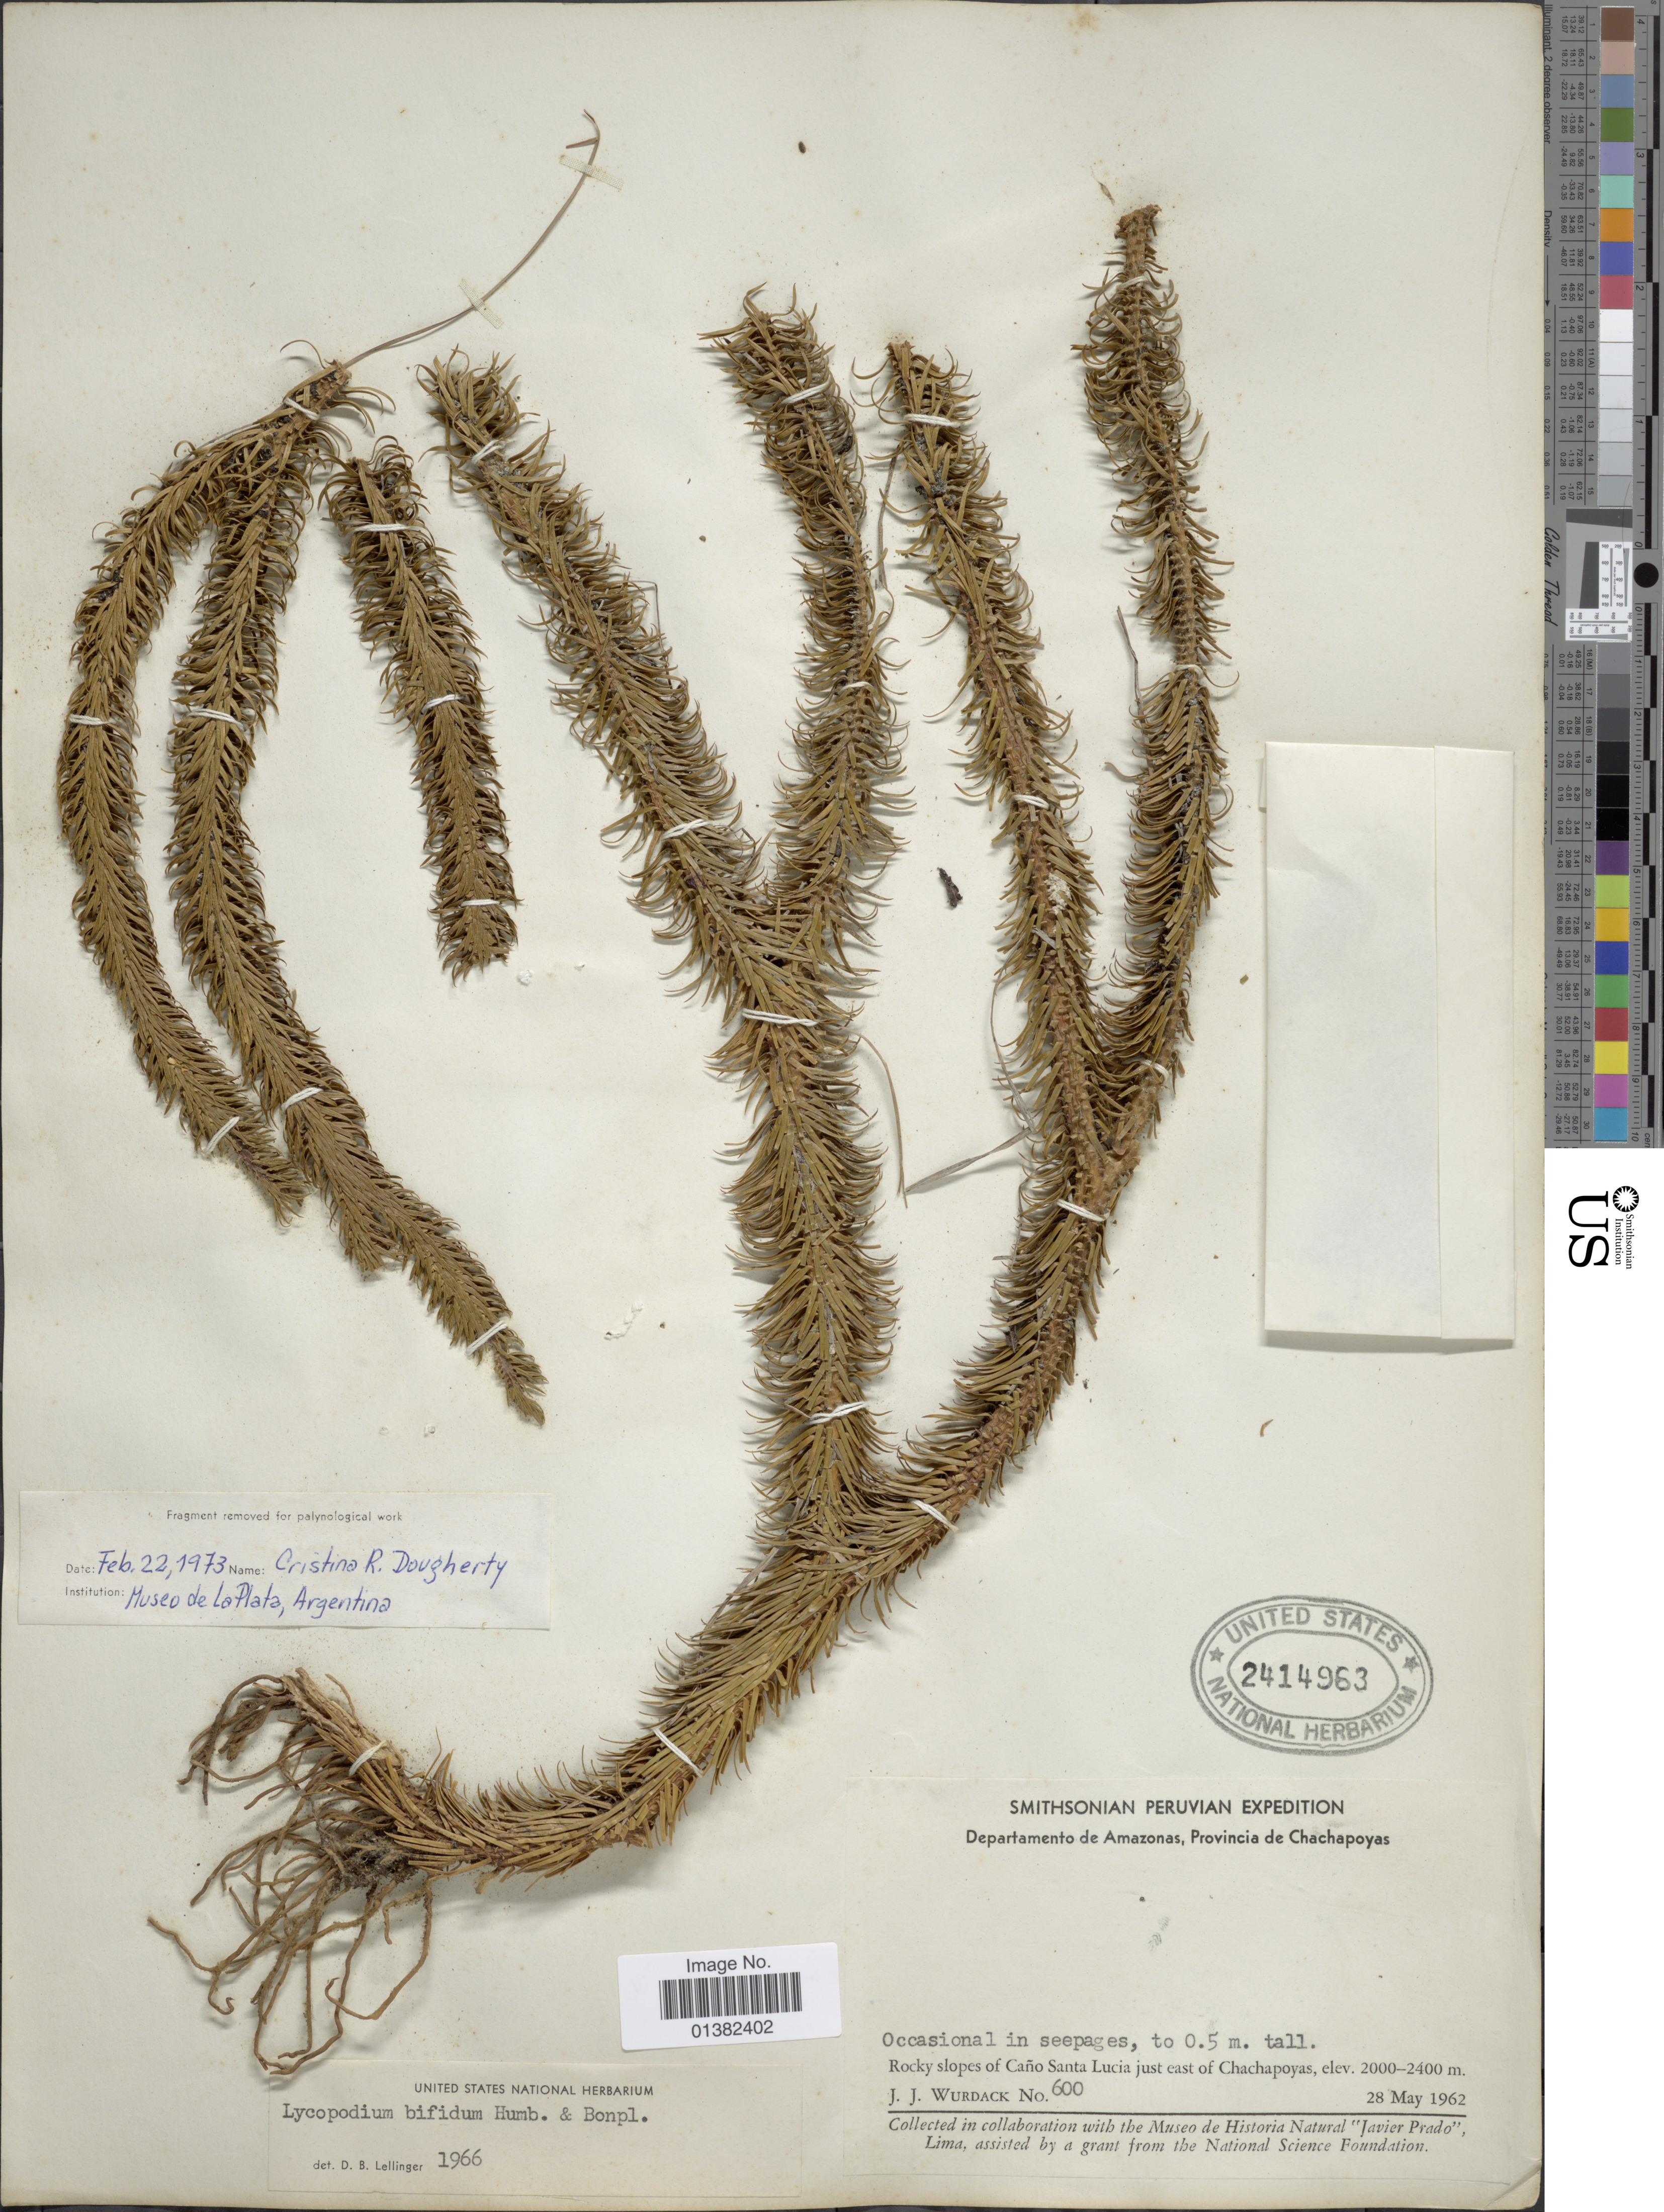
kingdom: Plantae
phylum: Tracheophyta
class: Lycopodiopsida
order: Lycopodiales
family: Lycopodiaceae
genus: Phlegmariurus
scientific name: Phlegmariurus reflexus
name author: (Lam.) B. Øllg.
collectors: J. J. Wurdack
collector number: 600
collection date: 1962-05-28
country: Peru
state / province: Amazonas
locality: Provincia de Chachapoyas, Rocky slopes of Caño Santa Lucia just east of Chachapoyas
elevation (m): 2000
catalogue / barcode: US 2414963